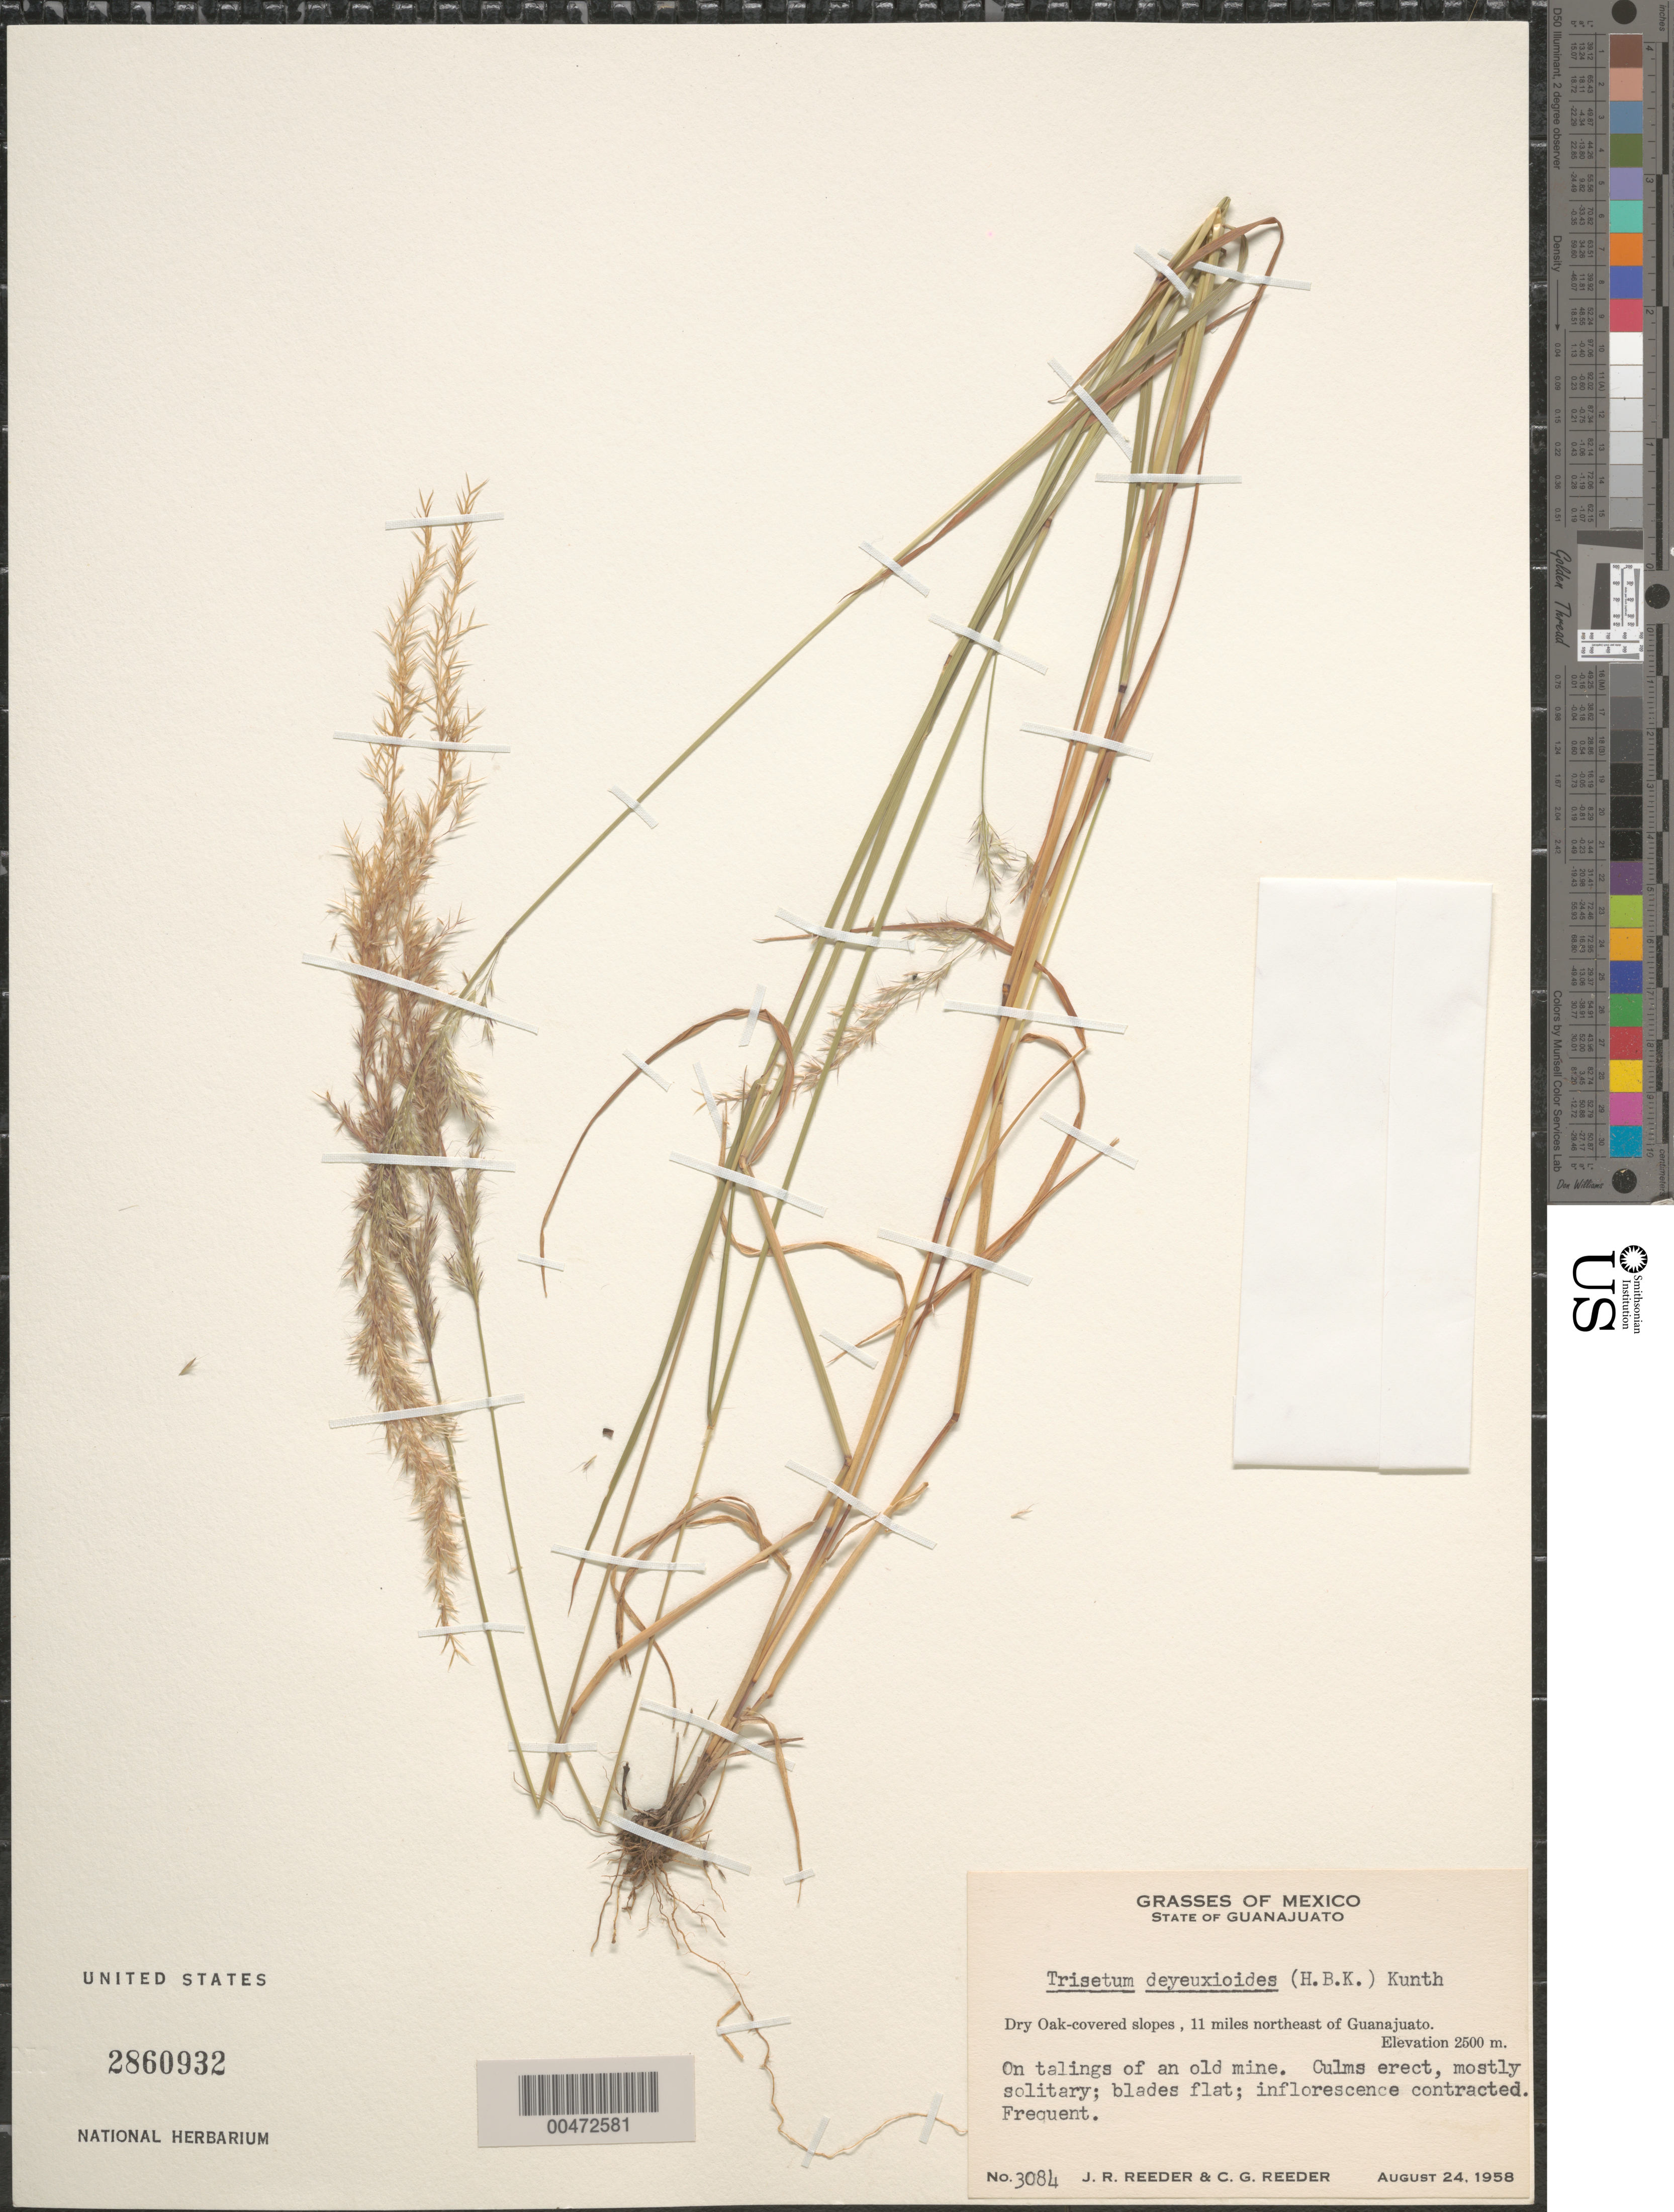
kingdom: Plantae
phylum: Tracheophyta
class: Liliopsida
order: Poales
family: Poaceae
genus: Trisetum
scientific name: Trisetum deyeuxioides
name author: (Kunth) Kunth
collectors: J. R. Reeder & C. G. Reeder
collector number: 3084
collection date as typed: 24 Aug 1958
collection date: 1958-08-24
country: Mexico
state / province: Guanajuato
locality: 11 mi NE of Guanajuato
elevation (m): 2500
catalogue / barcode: US 2860932